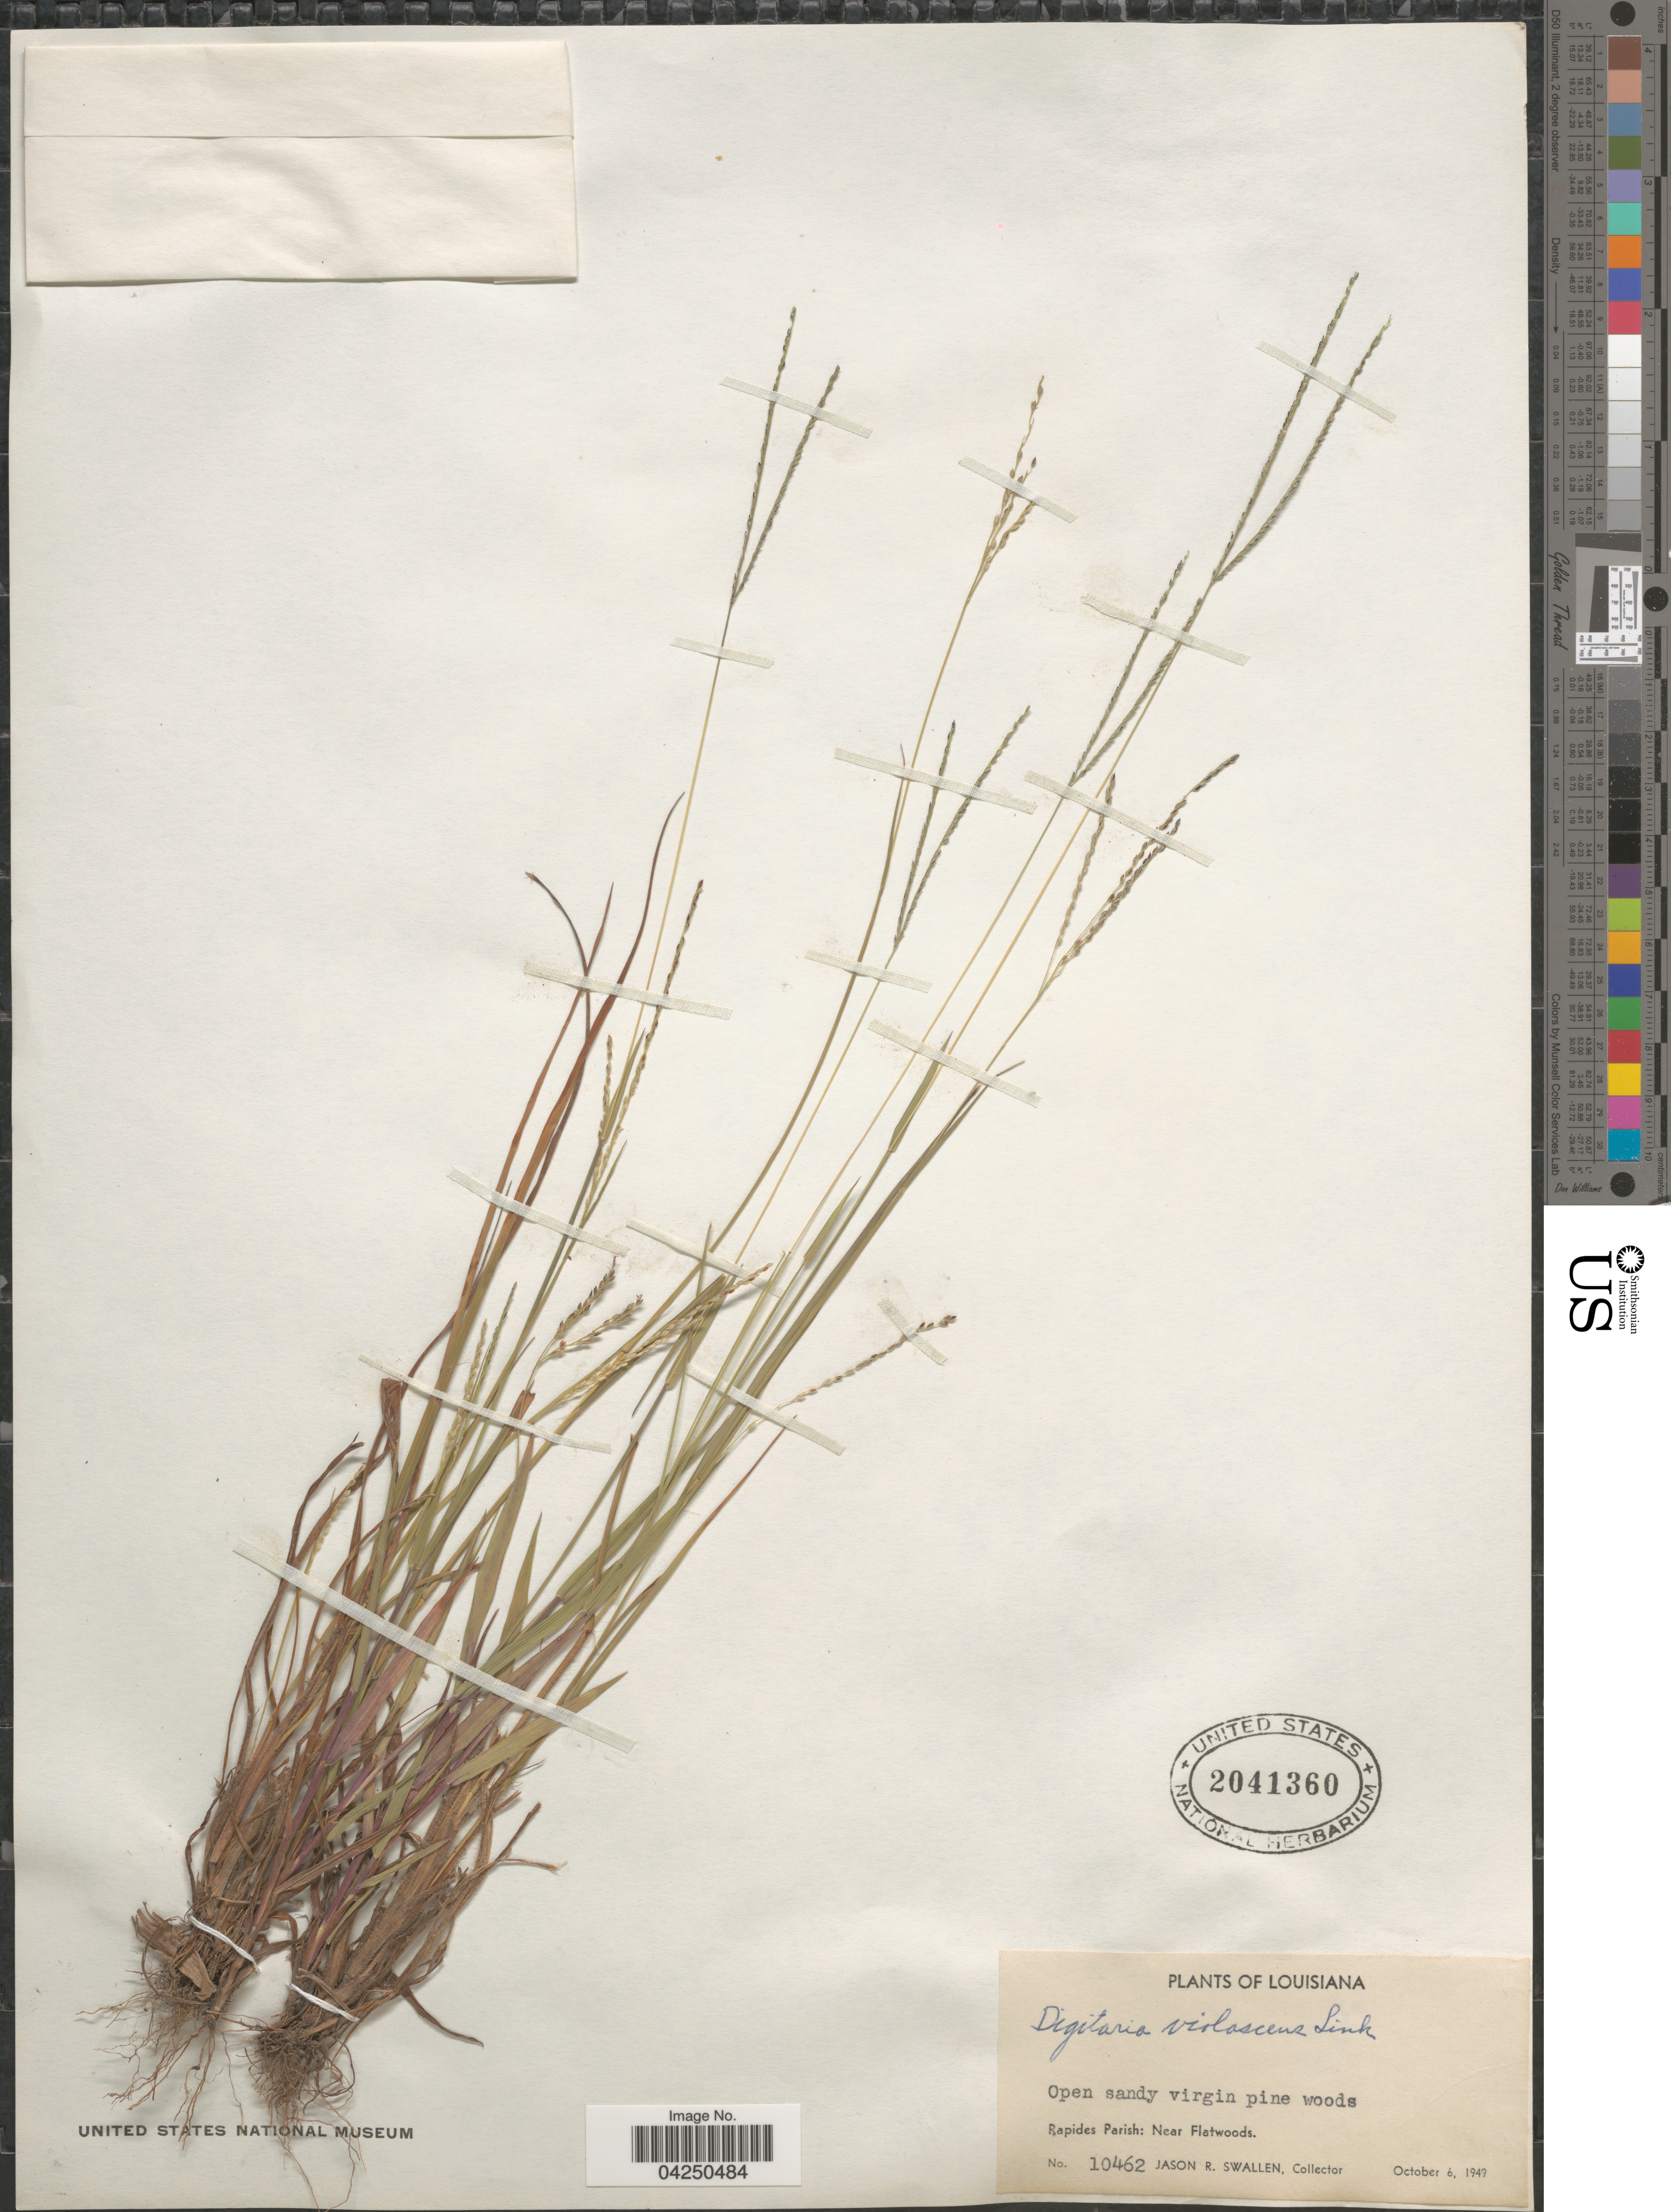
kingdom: Plantae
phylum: Tracheophyta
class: Liliopsida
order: Poales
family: Poaceae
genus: Digitaria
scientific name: Digitaria violascens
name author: Link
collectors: J. R. Swallen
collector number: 10462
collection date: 1949-10-06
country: United States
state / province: Louisiana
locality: Open sandy virgin pine woods. Rapides Parish: Near Flatwoods.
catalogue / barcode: US 2041360